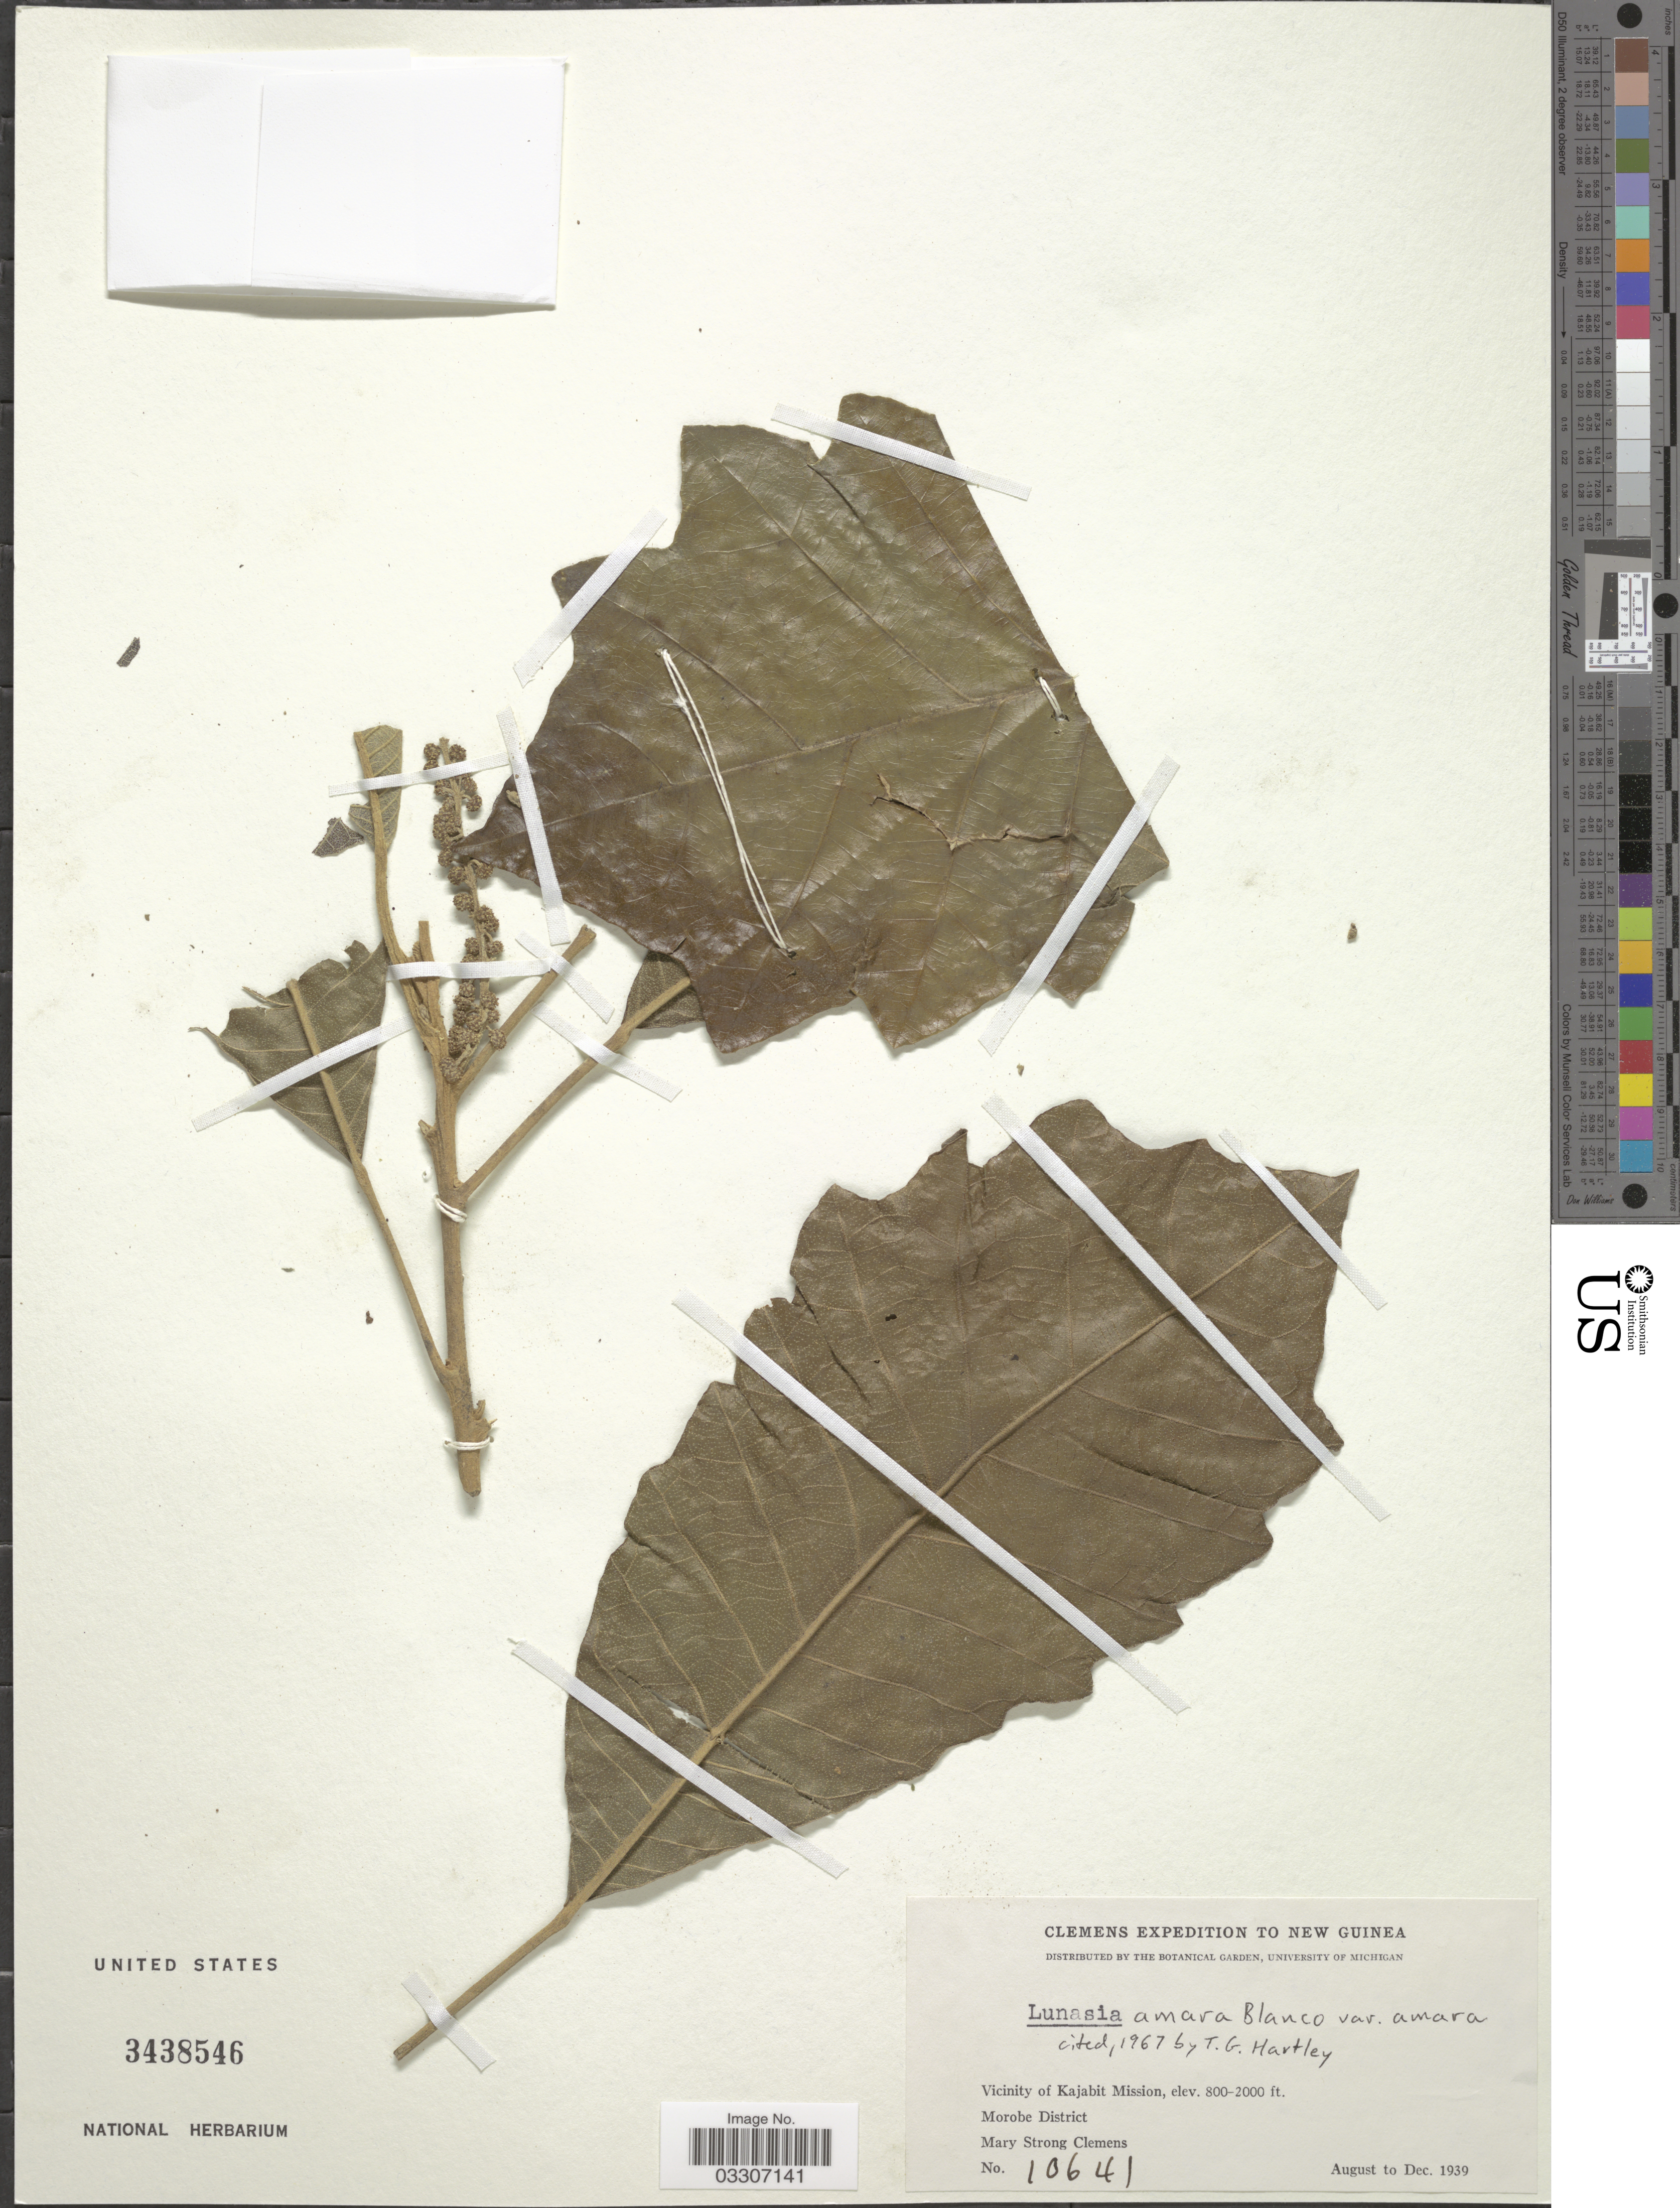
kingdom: Plantae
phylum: Tracheophyta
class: Magnoliopsida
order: Sapindales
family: Rutaceae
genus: Lunasia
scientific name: Lunasia amara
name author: Blanco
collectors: M. S. Clemens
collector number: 10641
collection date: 1939-08/1939-12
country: Papua New Guinea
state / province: Morobe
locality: New Guinea. Vicinity of Kajabit Mission. Morobe District.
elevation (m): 244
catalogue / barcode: US 3438546